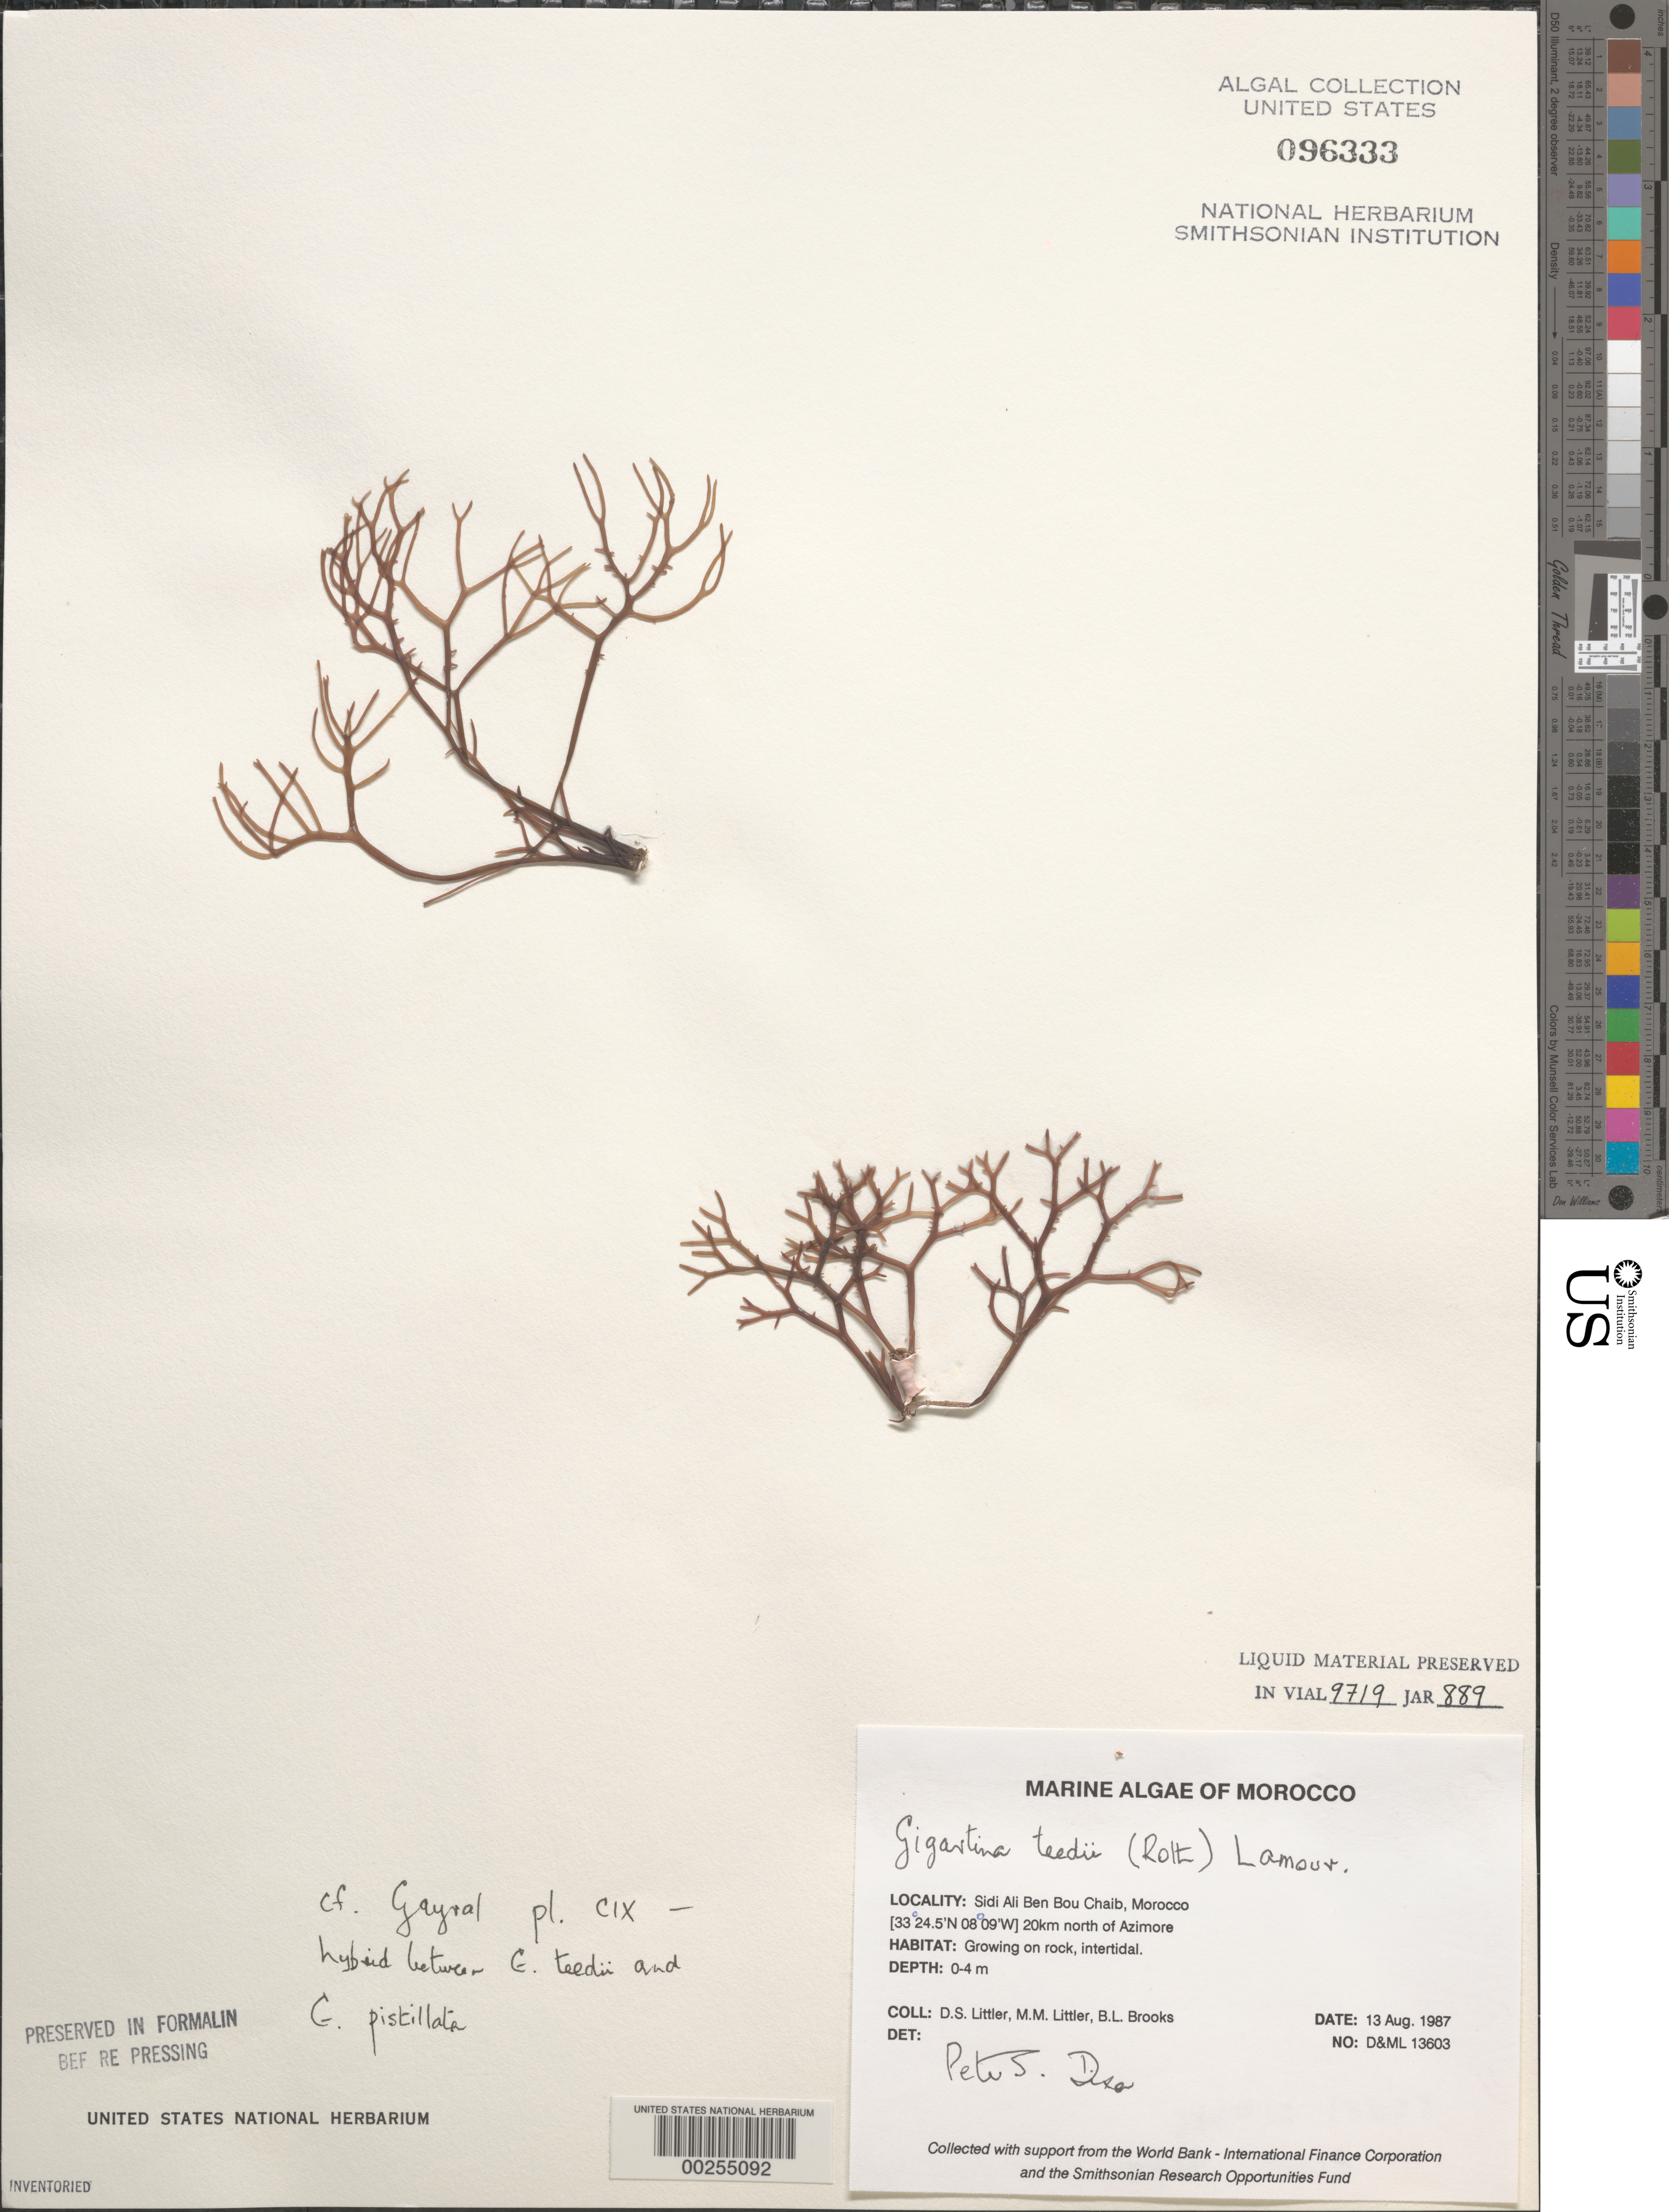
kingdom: Plantae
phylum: Rhodophyta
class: Florideophyceae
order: Gigartinales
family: Gigartinaceae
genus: Chondracanthus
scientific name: Chondracanthus teedei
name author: (Mert. in Roth) Kütz.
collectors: D. S. Littler, M. M. Littler & B. Brooks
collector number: D&ML 13603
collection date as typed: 13 Aug 1987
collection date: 1987-08-13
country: Morocco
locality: Sidi Ali Ben Bou Chaib, 20 km north of Azimore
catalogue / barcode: US 96333